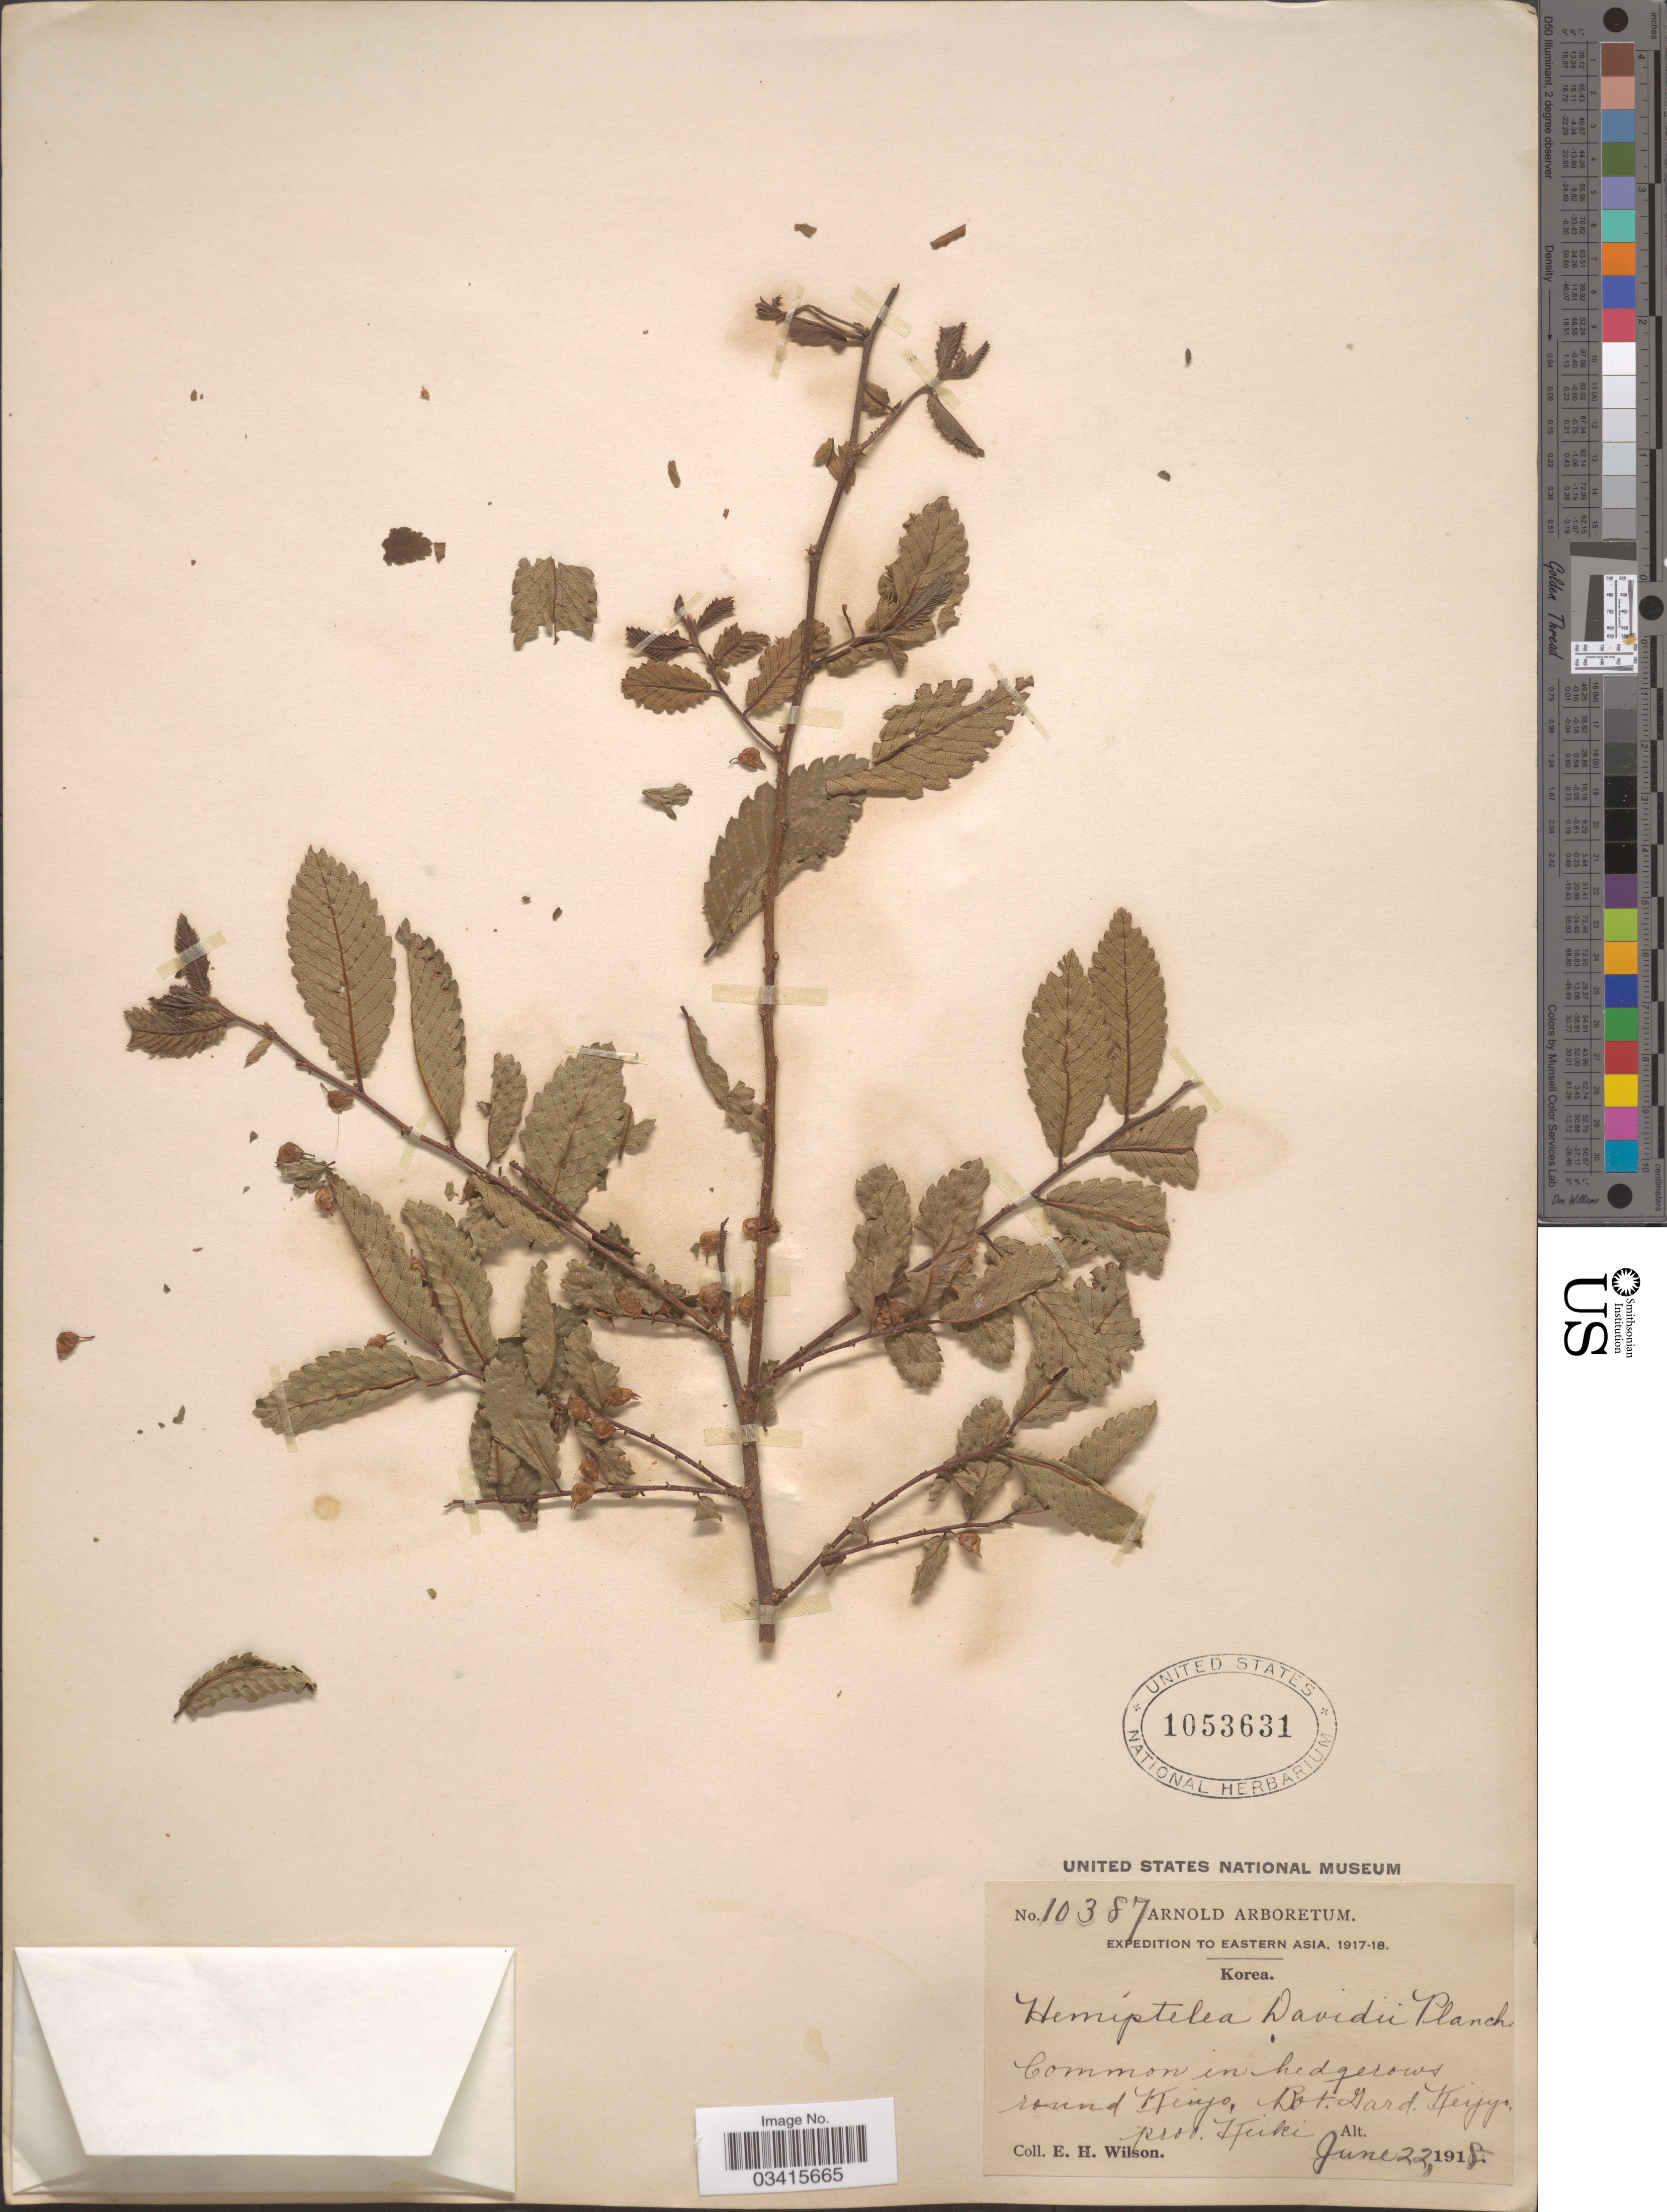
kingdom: Plantae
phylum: Tracheophyta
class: Magnoliopsida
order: Rosales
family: Ulmaceae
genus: Hemiptelea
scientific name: Hemiptelea davidii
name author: (Hance) Planch.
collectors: E. Wilson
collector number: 10387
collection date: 1918-06-22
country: South Korea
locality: Eastern Asia. Common in hedgerows round Kenjo, Bot. Gard. Keijyo, prov. Keiki.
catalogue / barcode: US 1053631